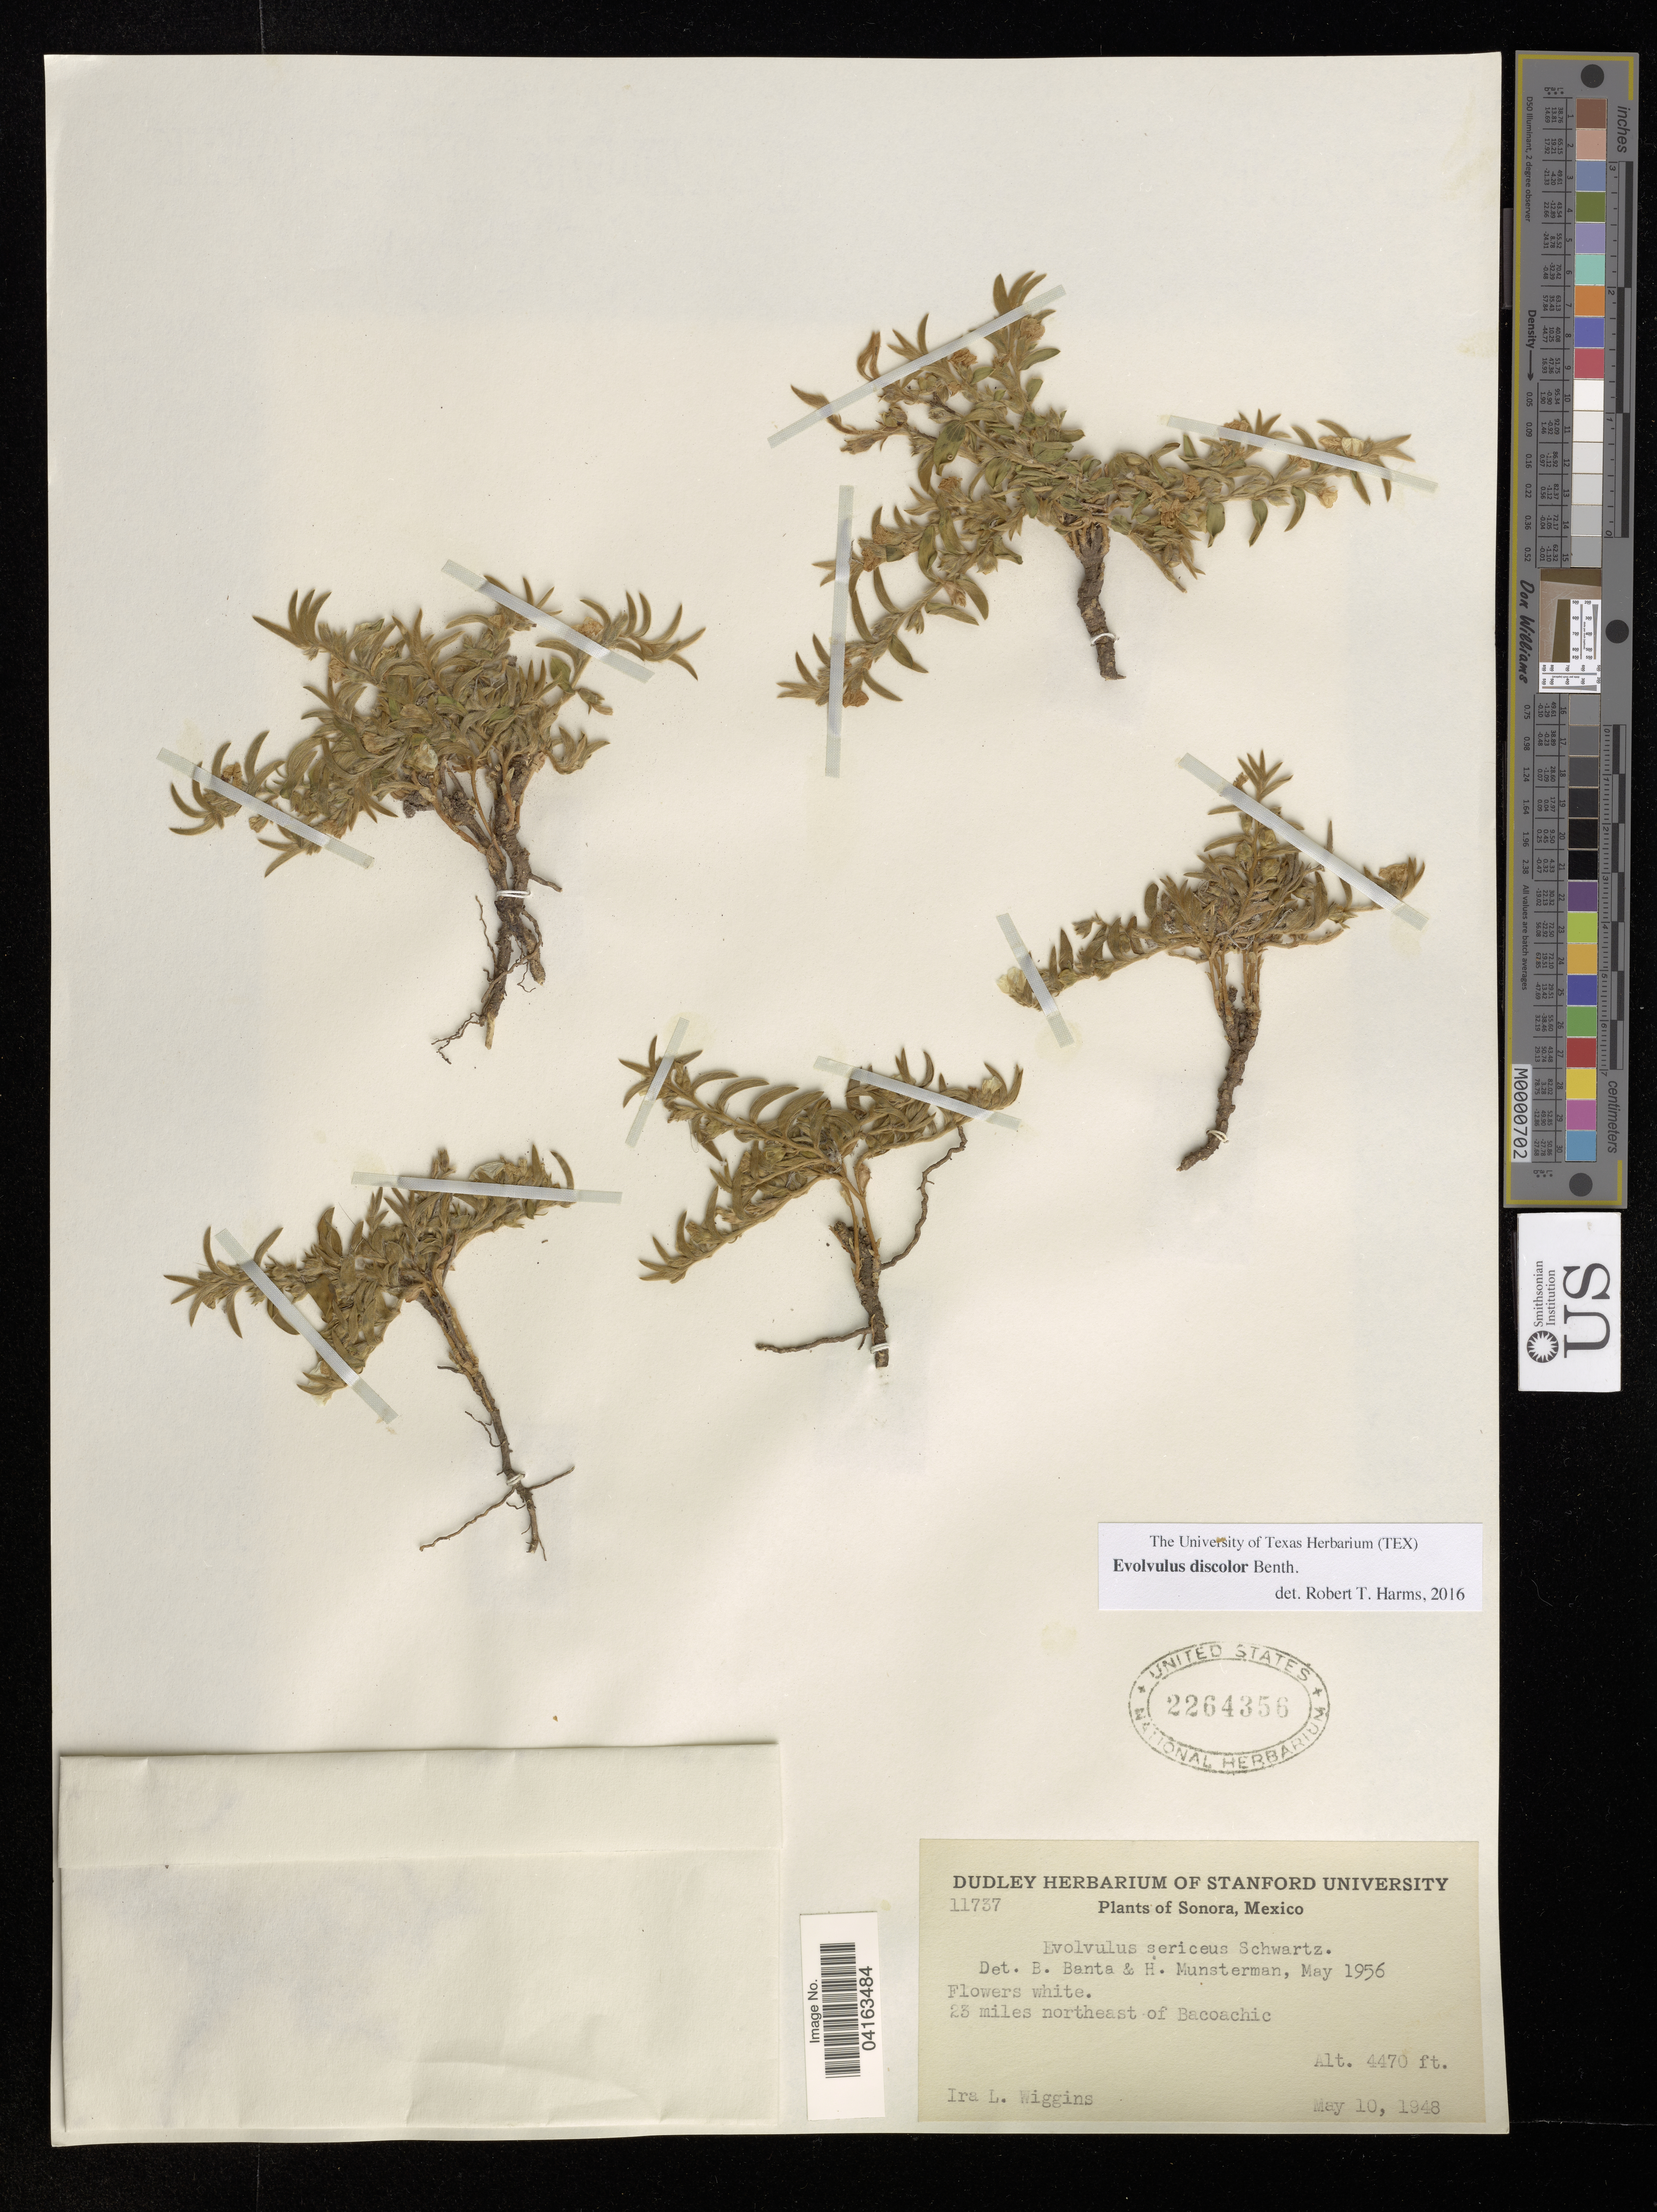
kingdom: Plantae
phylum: Tracheophyta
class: Magnoliopsida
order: Solanales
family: Convolvulaceae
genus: Evolvulus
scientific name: Evolvulus discolor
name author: Benth.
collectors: I. L. Wiggins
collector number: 11737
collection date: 1948-05-10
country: Mexico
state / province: Sonora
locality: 23 miles northeast of Bacoachic.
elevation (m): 1362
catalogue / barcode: US 2264356